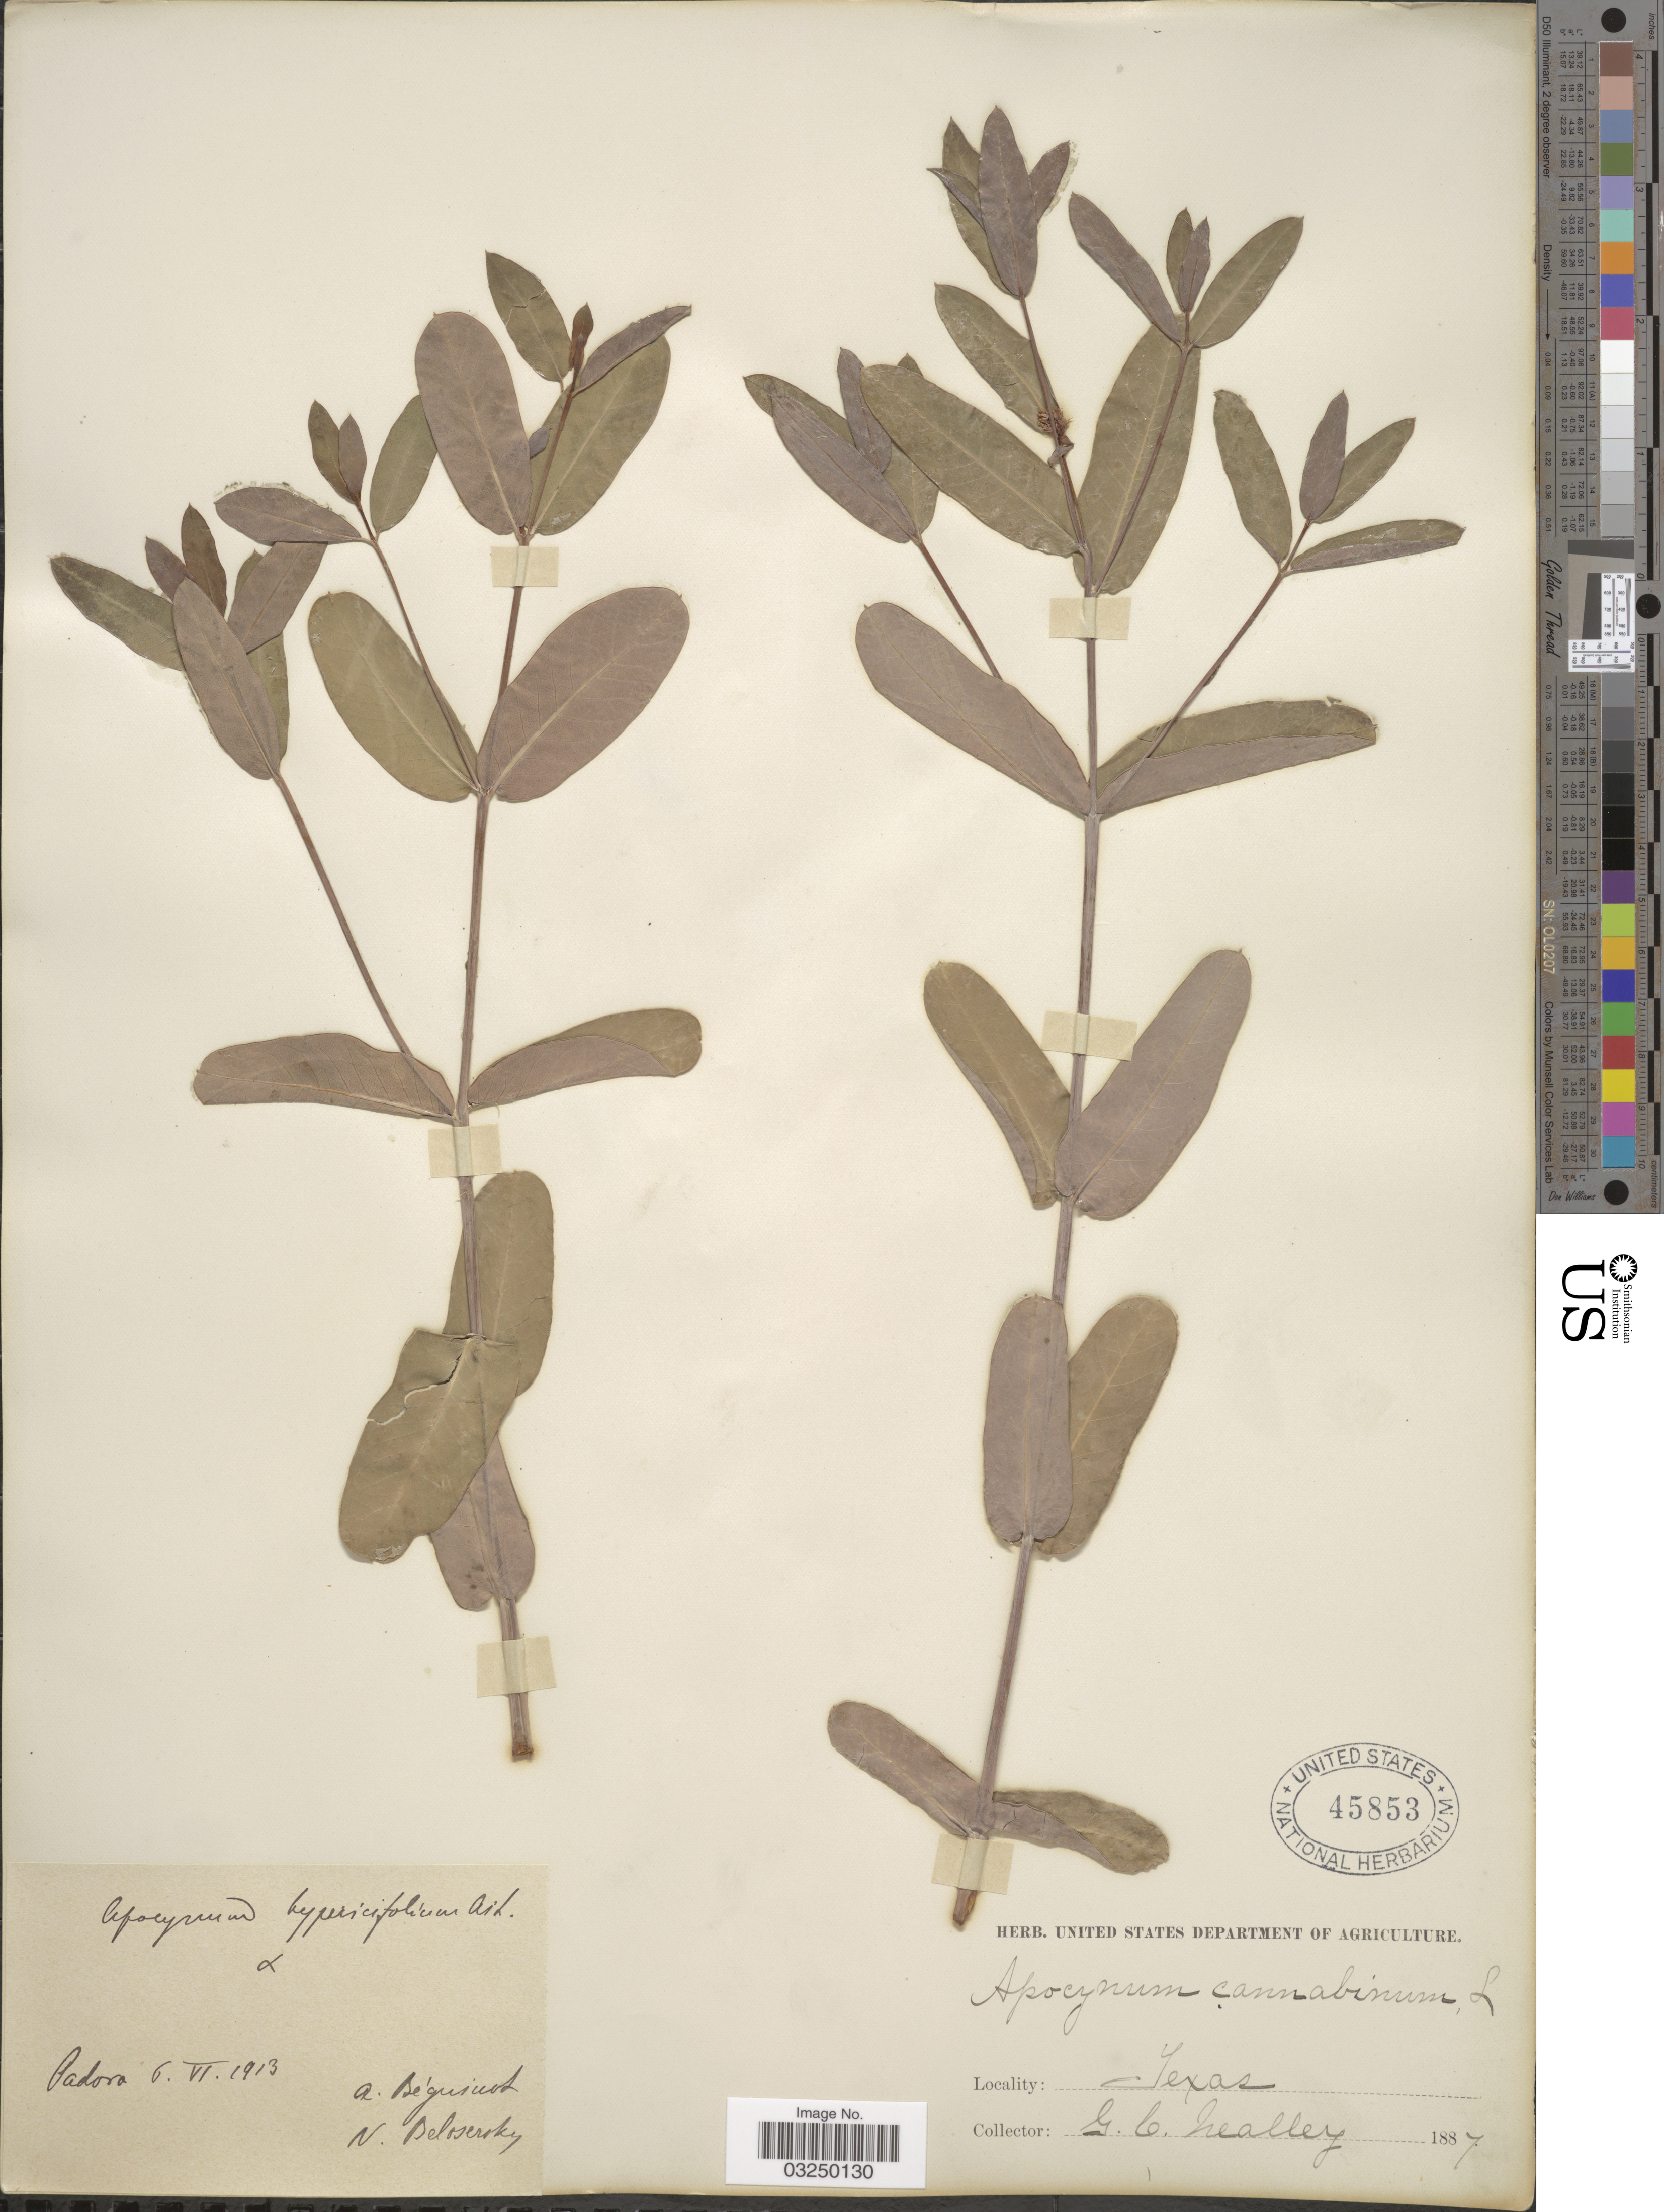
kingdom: Plantae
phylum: Tracheophyta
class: Magnoliopsida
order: Gentianales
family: Apocynaceae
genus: Apocynum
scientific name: Apocynum sibiricum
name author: Jacq.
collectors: G. C. Nealley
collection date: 1887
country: United States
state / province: Texas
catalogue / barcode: US 45853